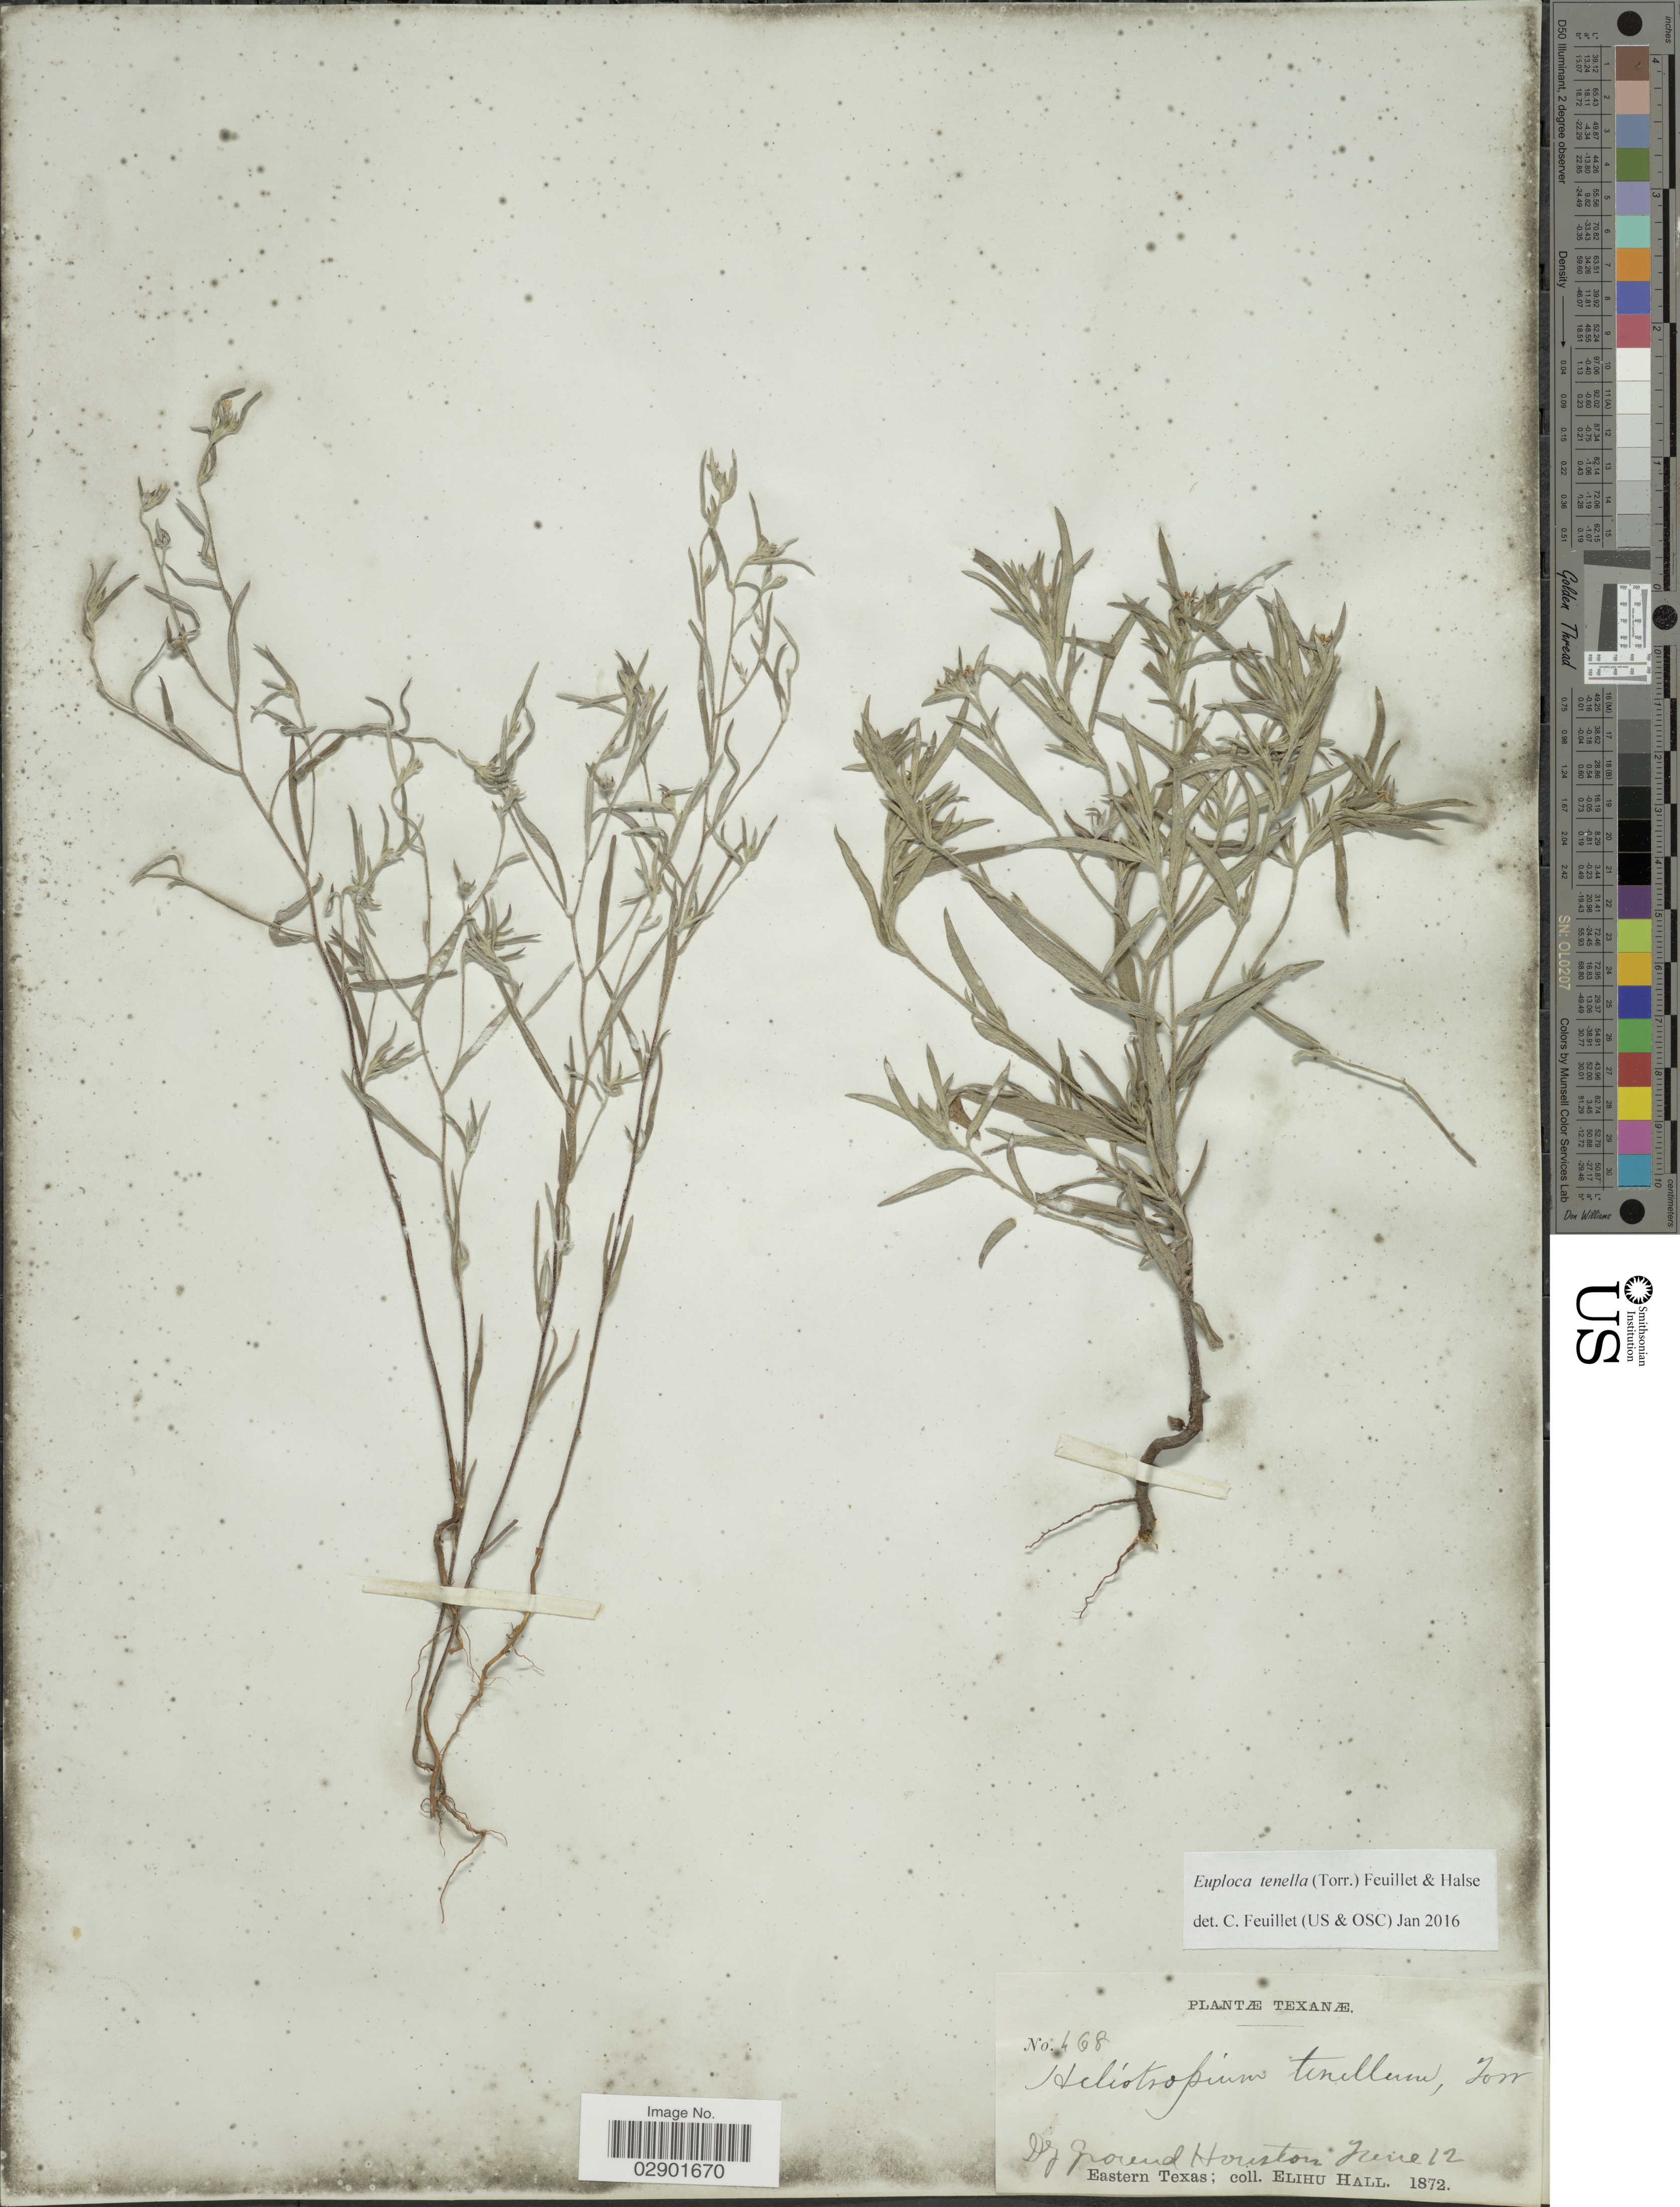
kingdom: Plantae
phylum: Tracheophyta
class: Magnoliopsida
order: Boraginales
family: Heliotropiaceae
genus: Euploca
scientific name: Euploca tenella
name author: (Torr.) Feuillet & Halse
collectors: E. Hall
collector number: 468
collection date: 1872-06-12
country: United States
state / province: Texas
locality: Dry Ground Houston. Eastern Texas.